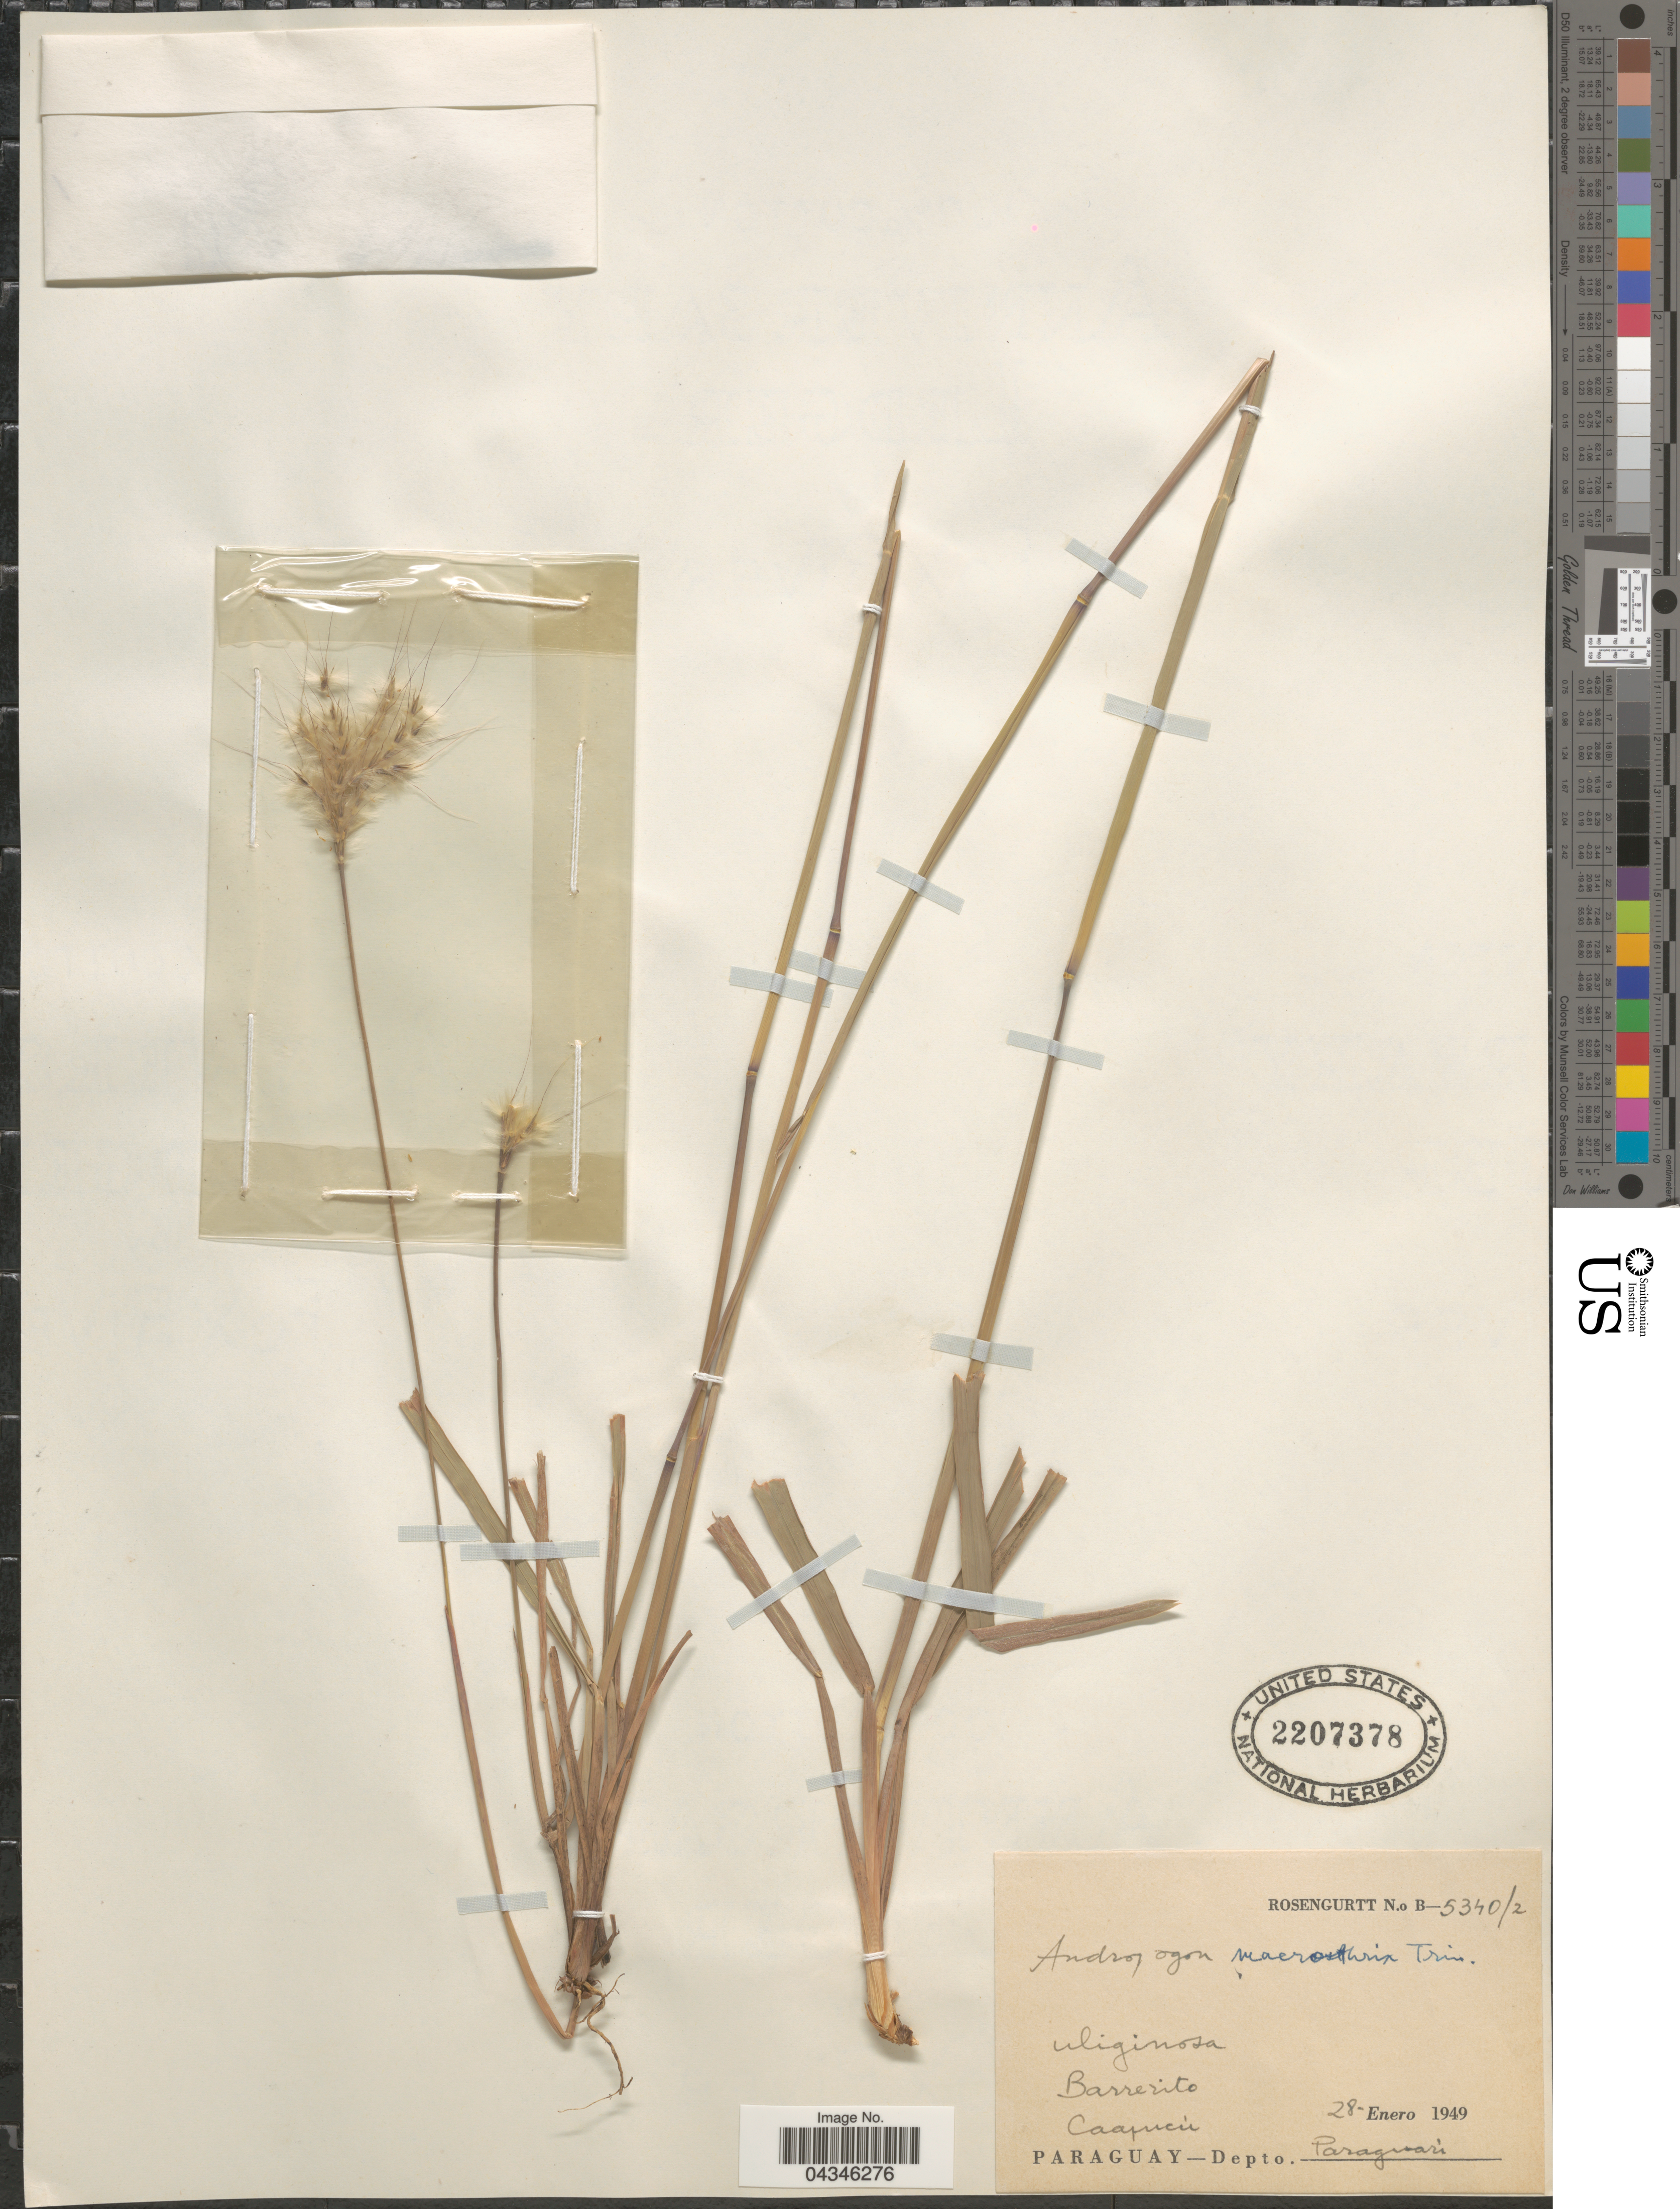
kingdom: Plantae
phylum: Tracheophyta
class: Liliopsida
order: Poales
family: Poaceae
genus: Andropogon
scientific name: Andropogon macrothrix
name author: Trin.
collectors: Rosengurtt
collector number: B-5340/2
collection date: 1949-01-28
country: Paraguay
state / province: Paraguari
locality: Uliginosa. Barrerito. Caapucú. Depto. Paraguarí.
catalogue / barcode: US 2207378